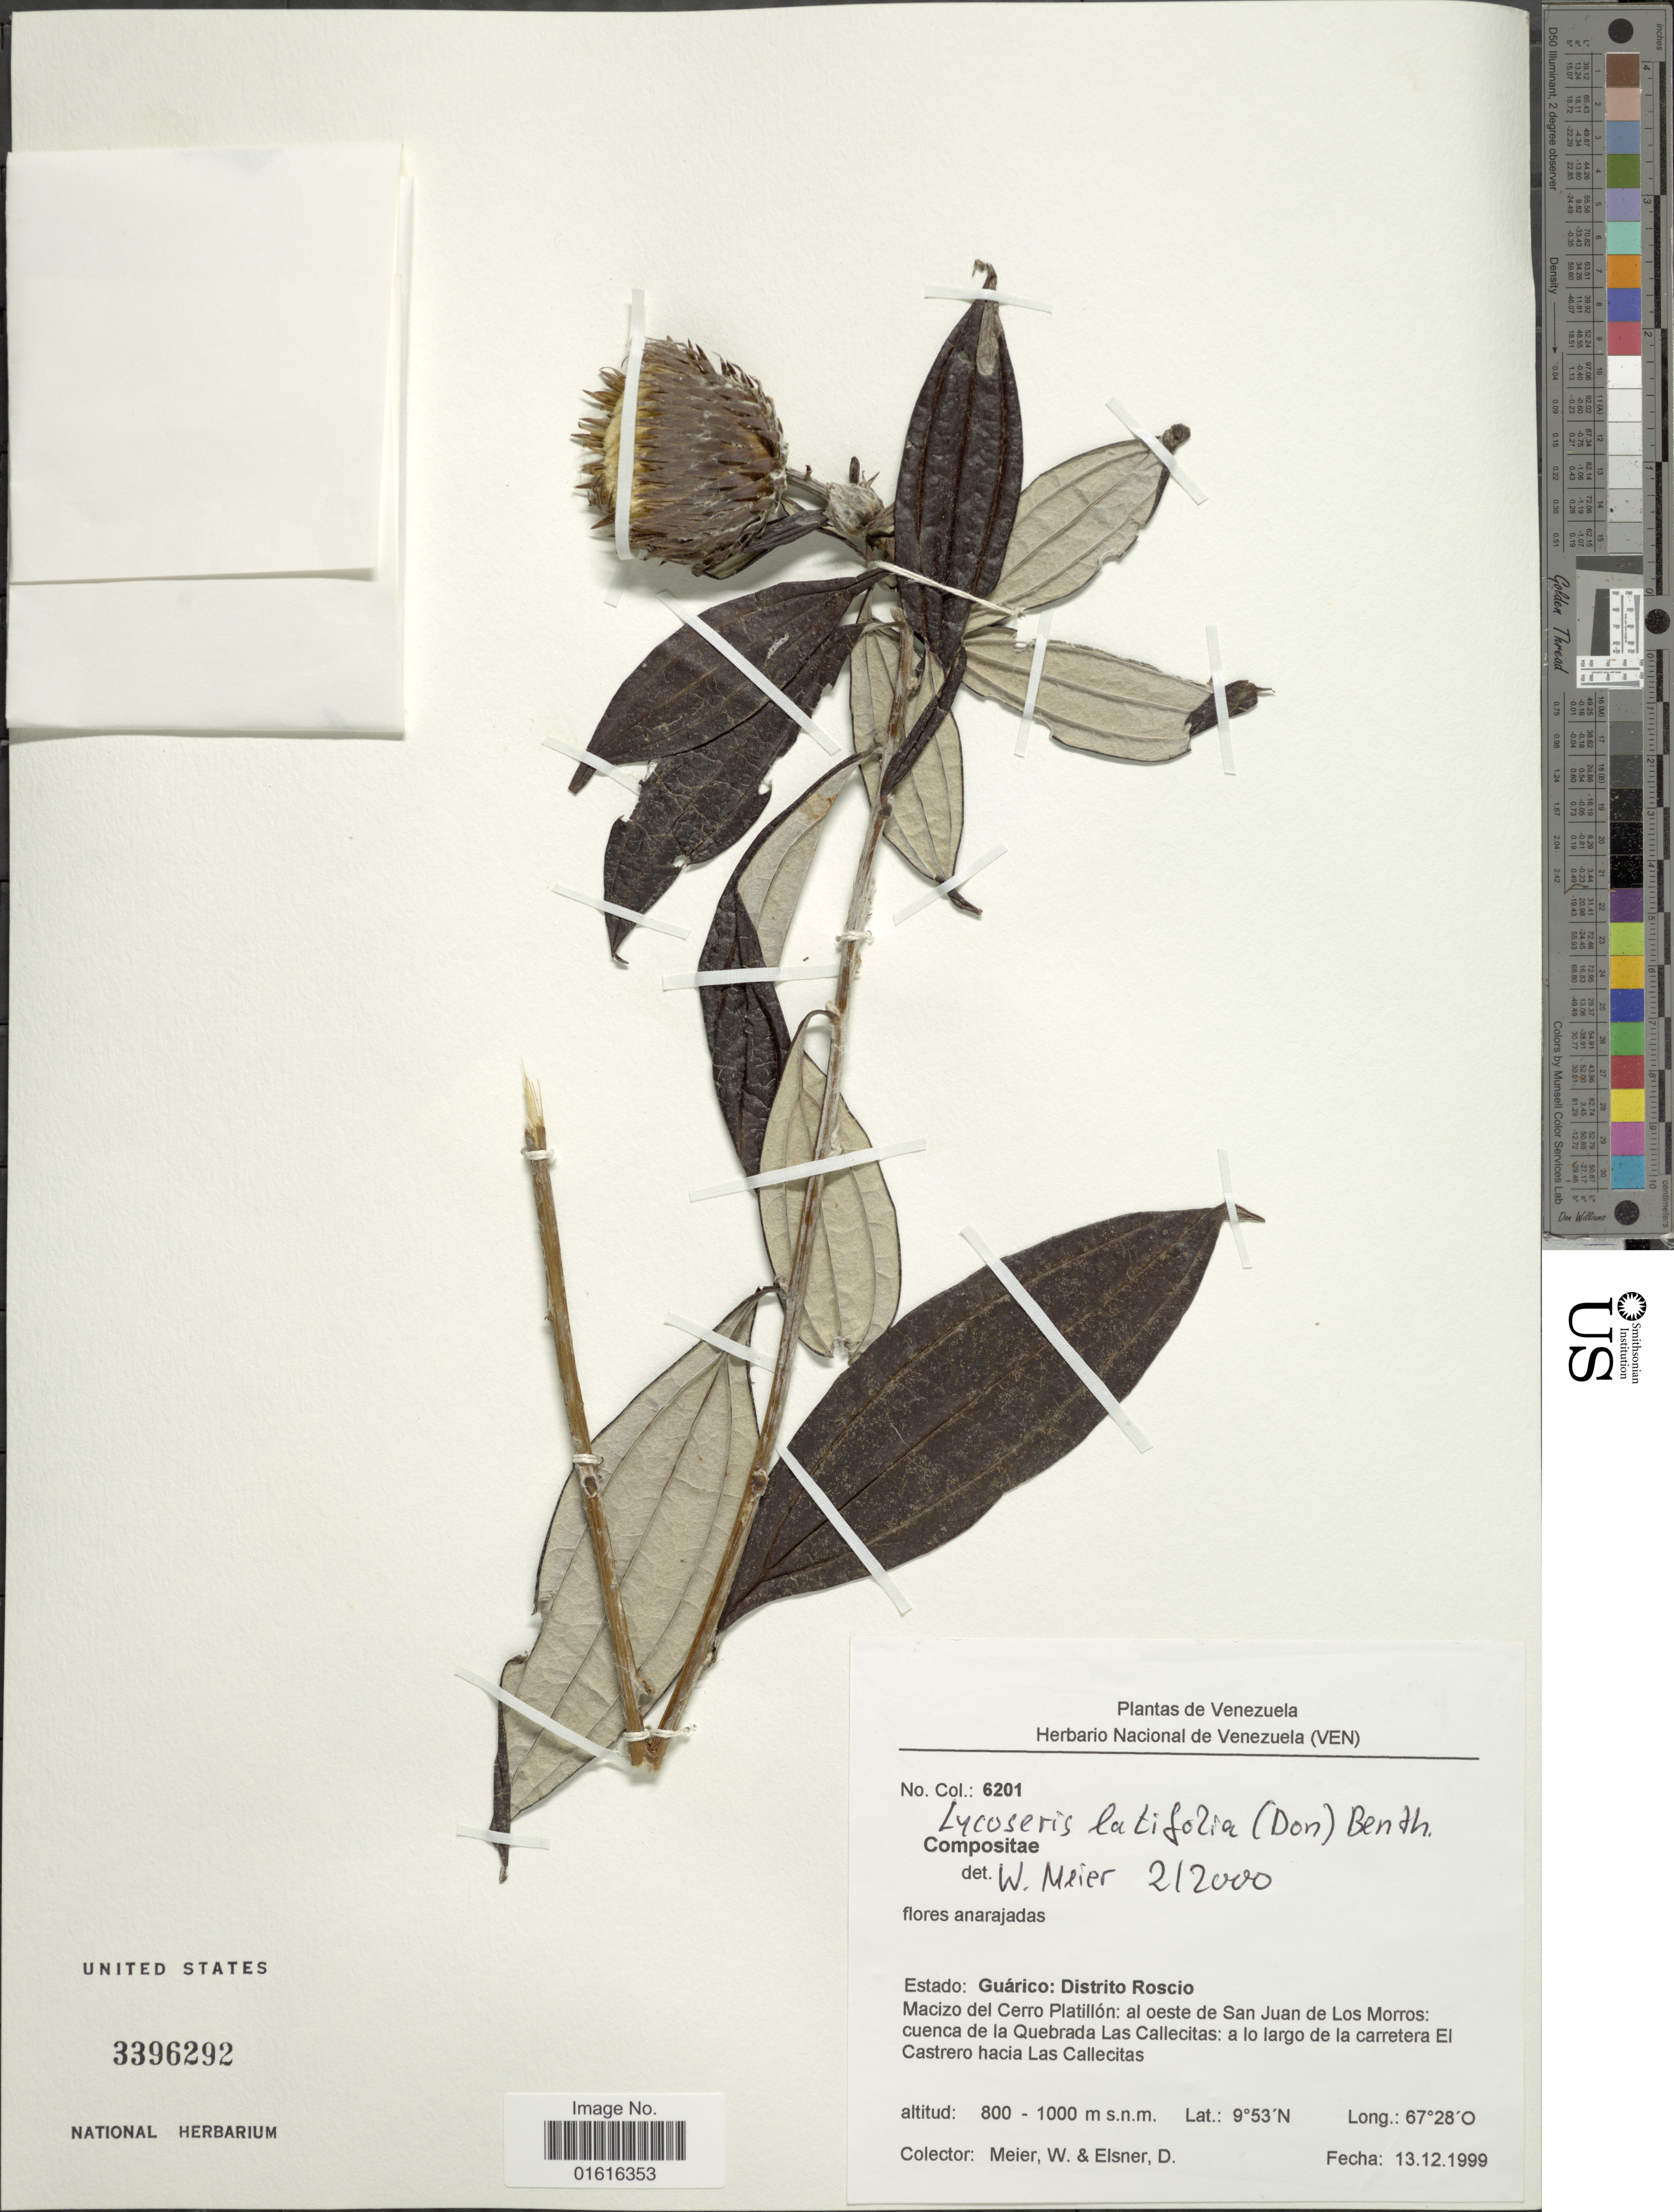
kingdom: Plantae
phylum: Tracheophyta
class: Magnoliopsida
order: Asterales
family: Asteraceae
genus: Lycoseris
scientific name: Lycoseris triplinervia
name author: Less.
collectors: W. Meier & D. Elsner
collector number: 6201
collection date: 1999-12-13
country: Venezuela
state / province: Guárico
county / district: Juan Germán Roscio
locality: Distrito Roscio, Macizo del Cerro Platillon: al oeste de San Juan de los Morros: Cuenca de la Quebrada Las Callecitas: a lo largo de la carretera El Castrero hacia Las Callecitas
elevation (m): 800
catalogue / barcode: US 3396292